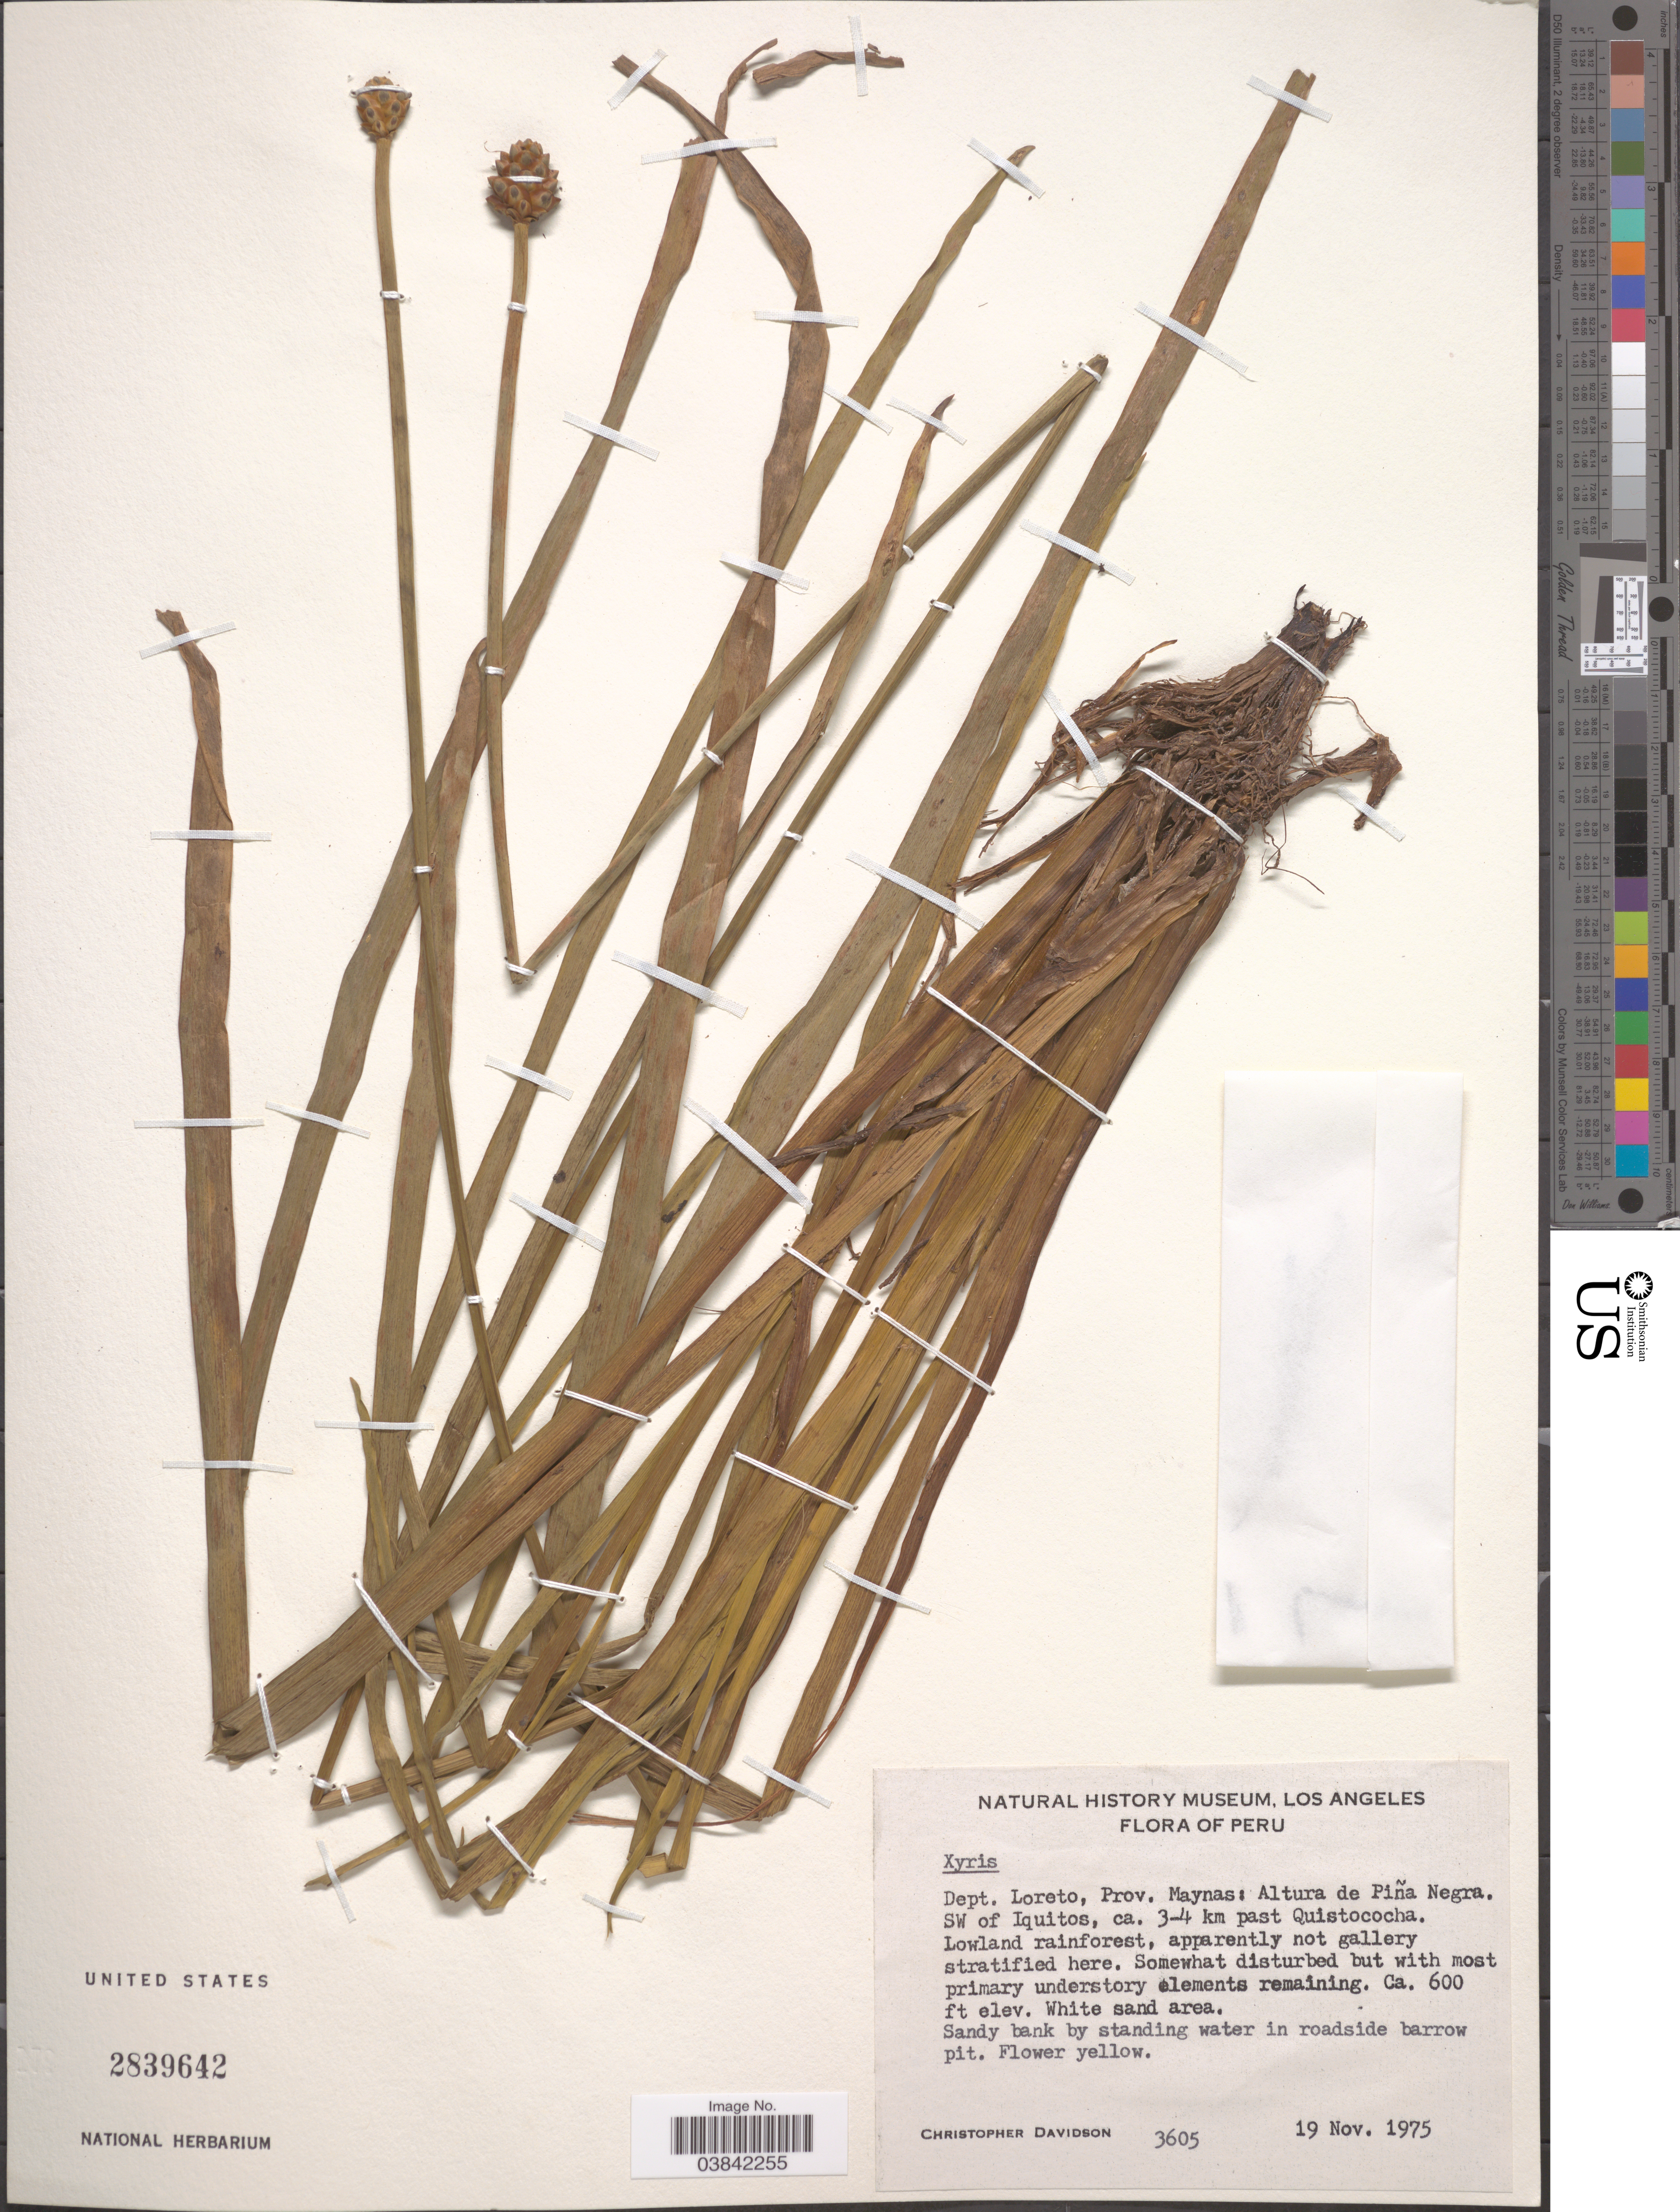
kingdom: Plantae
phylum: Tracheophyta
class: Liliopsida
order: Poales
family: Xyridaceae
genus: Xyris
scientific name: Xyris jupicai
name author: Rich.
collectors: C. Davidson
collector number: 3605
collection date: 1975-11-19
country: Peru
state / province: Loreto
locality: Dept. Loreto, Prov. Maynas: Altura de Piña Negra. SW of Iquitos, ca. 3-4 km past Quistococha.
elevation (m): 183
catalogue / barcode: US 2839642